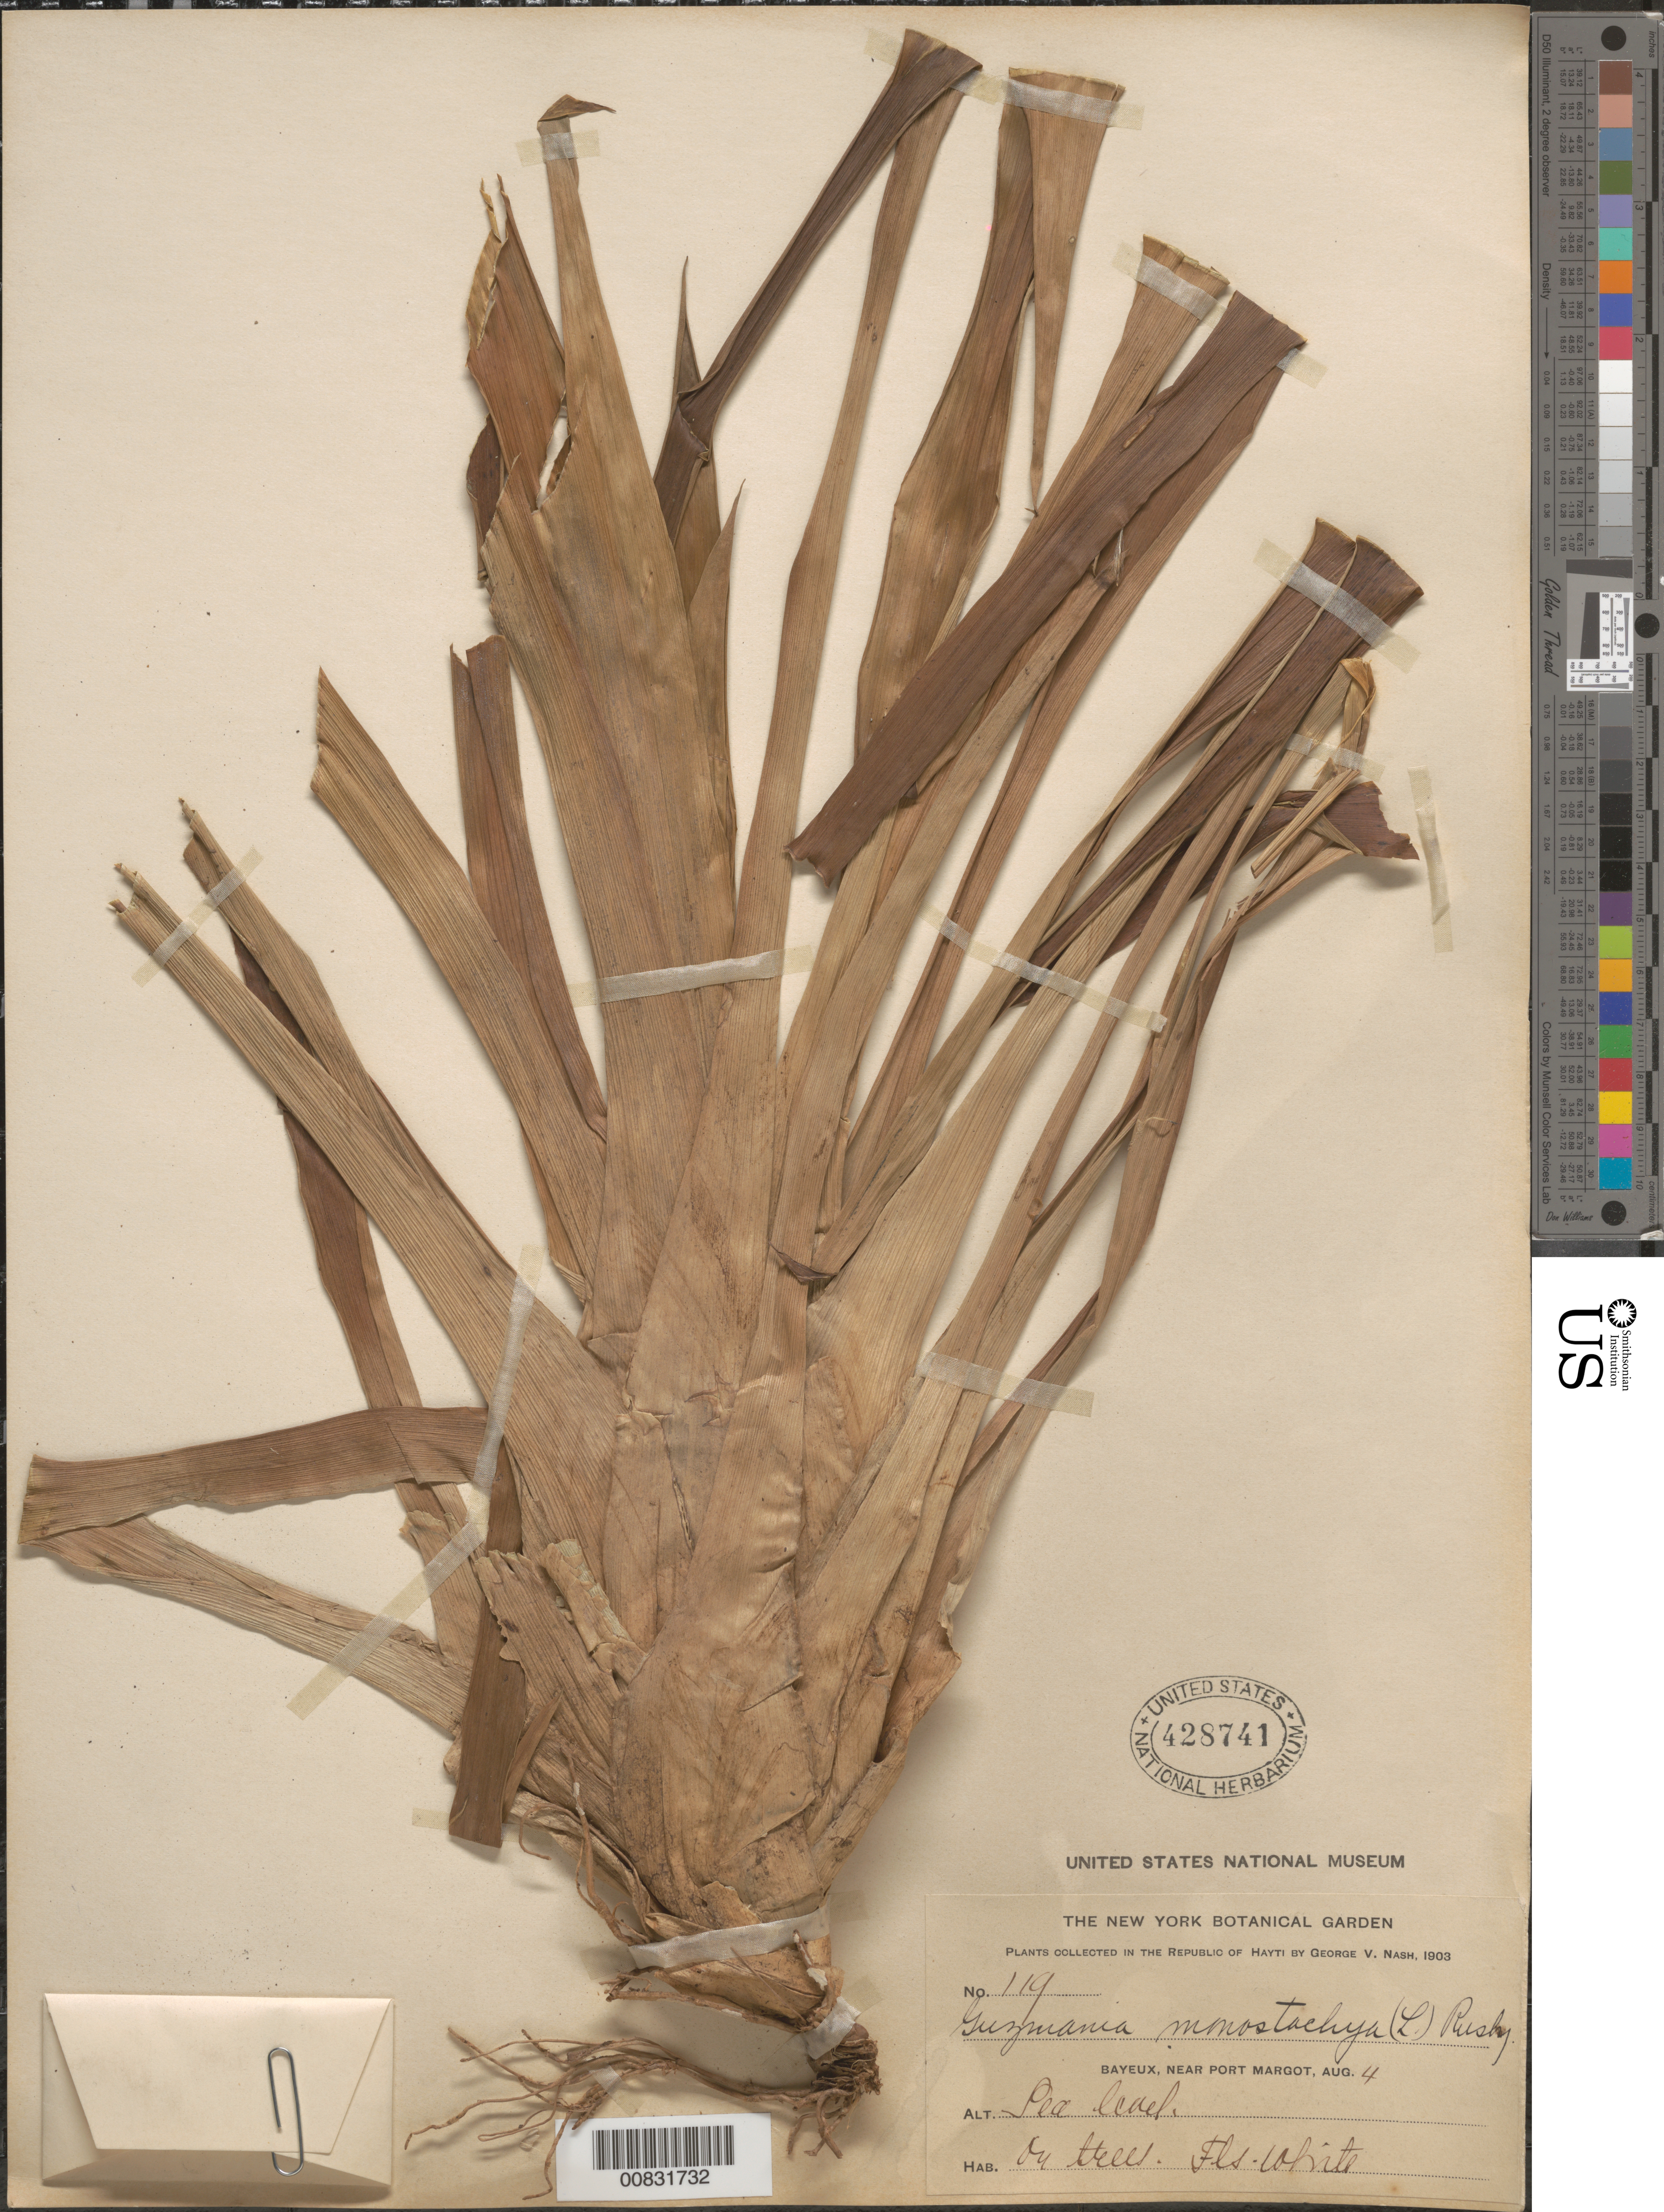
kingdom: Plantae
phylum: Tracheophyta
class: Liliopsida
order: Poales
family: Bromeliaceae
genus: Guzmania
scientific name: Guzmania monostachia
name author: (L.) Rusby ex Mez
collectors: G. V. Nash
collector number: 119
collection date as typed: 04 Aug 1903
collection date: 1903-08-04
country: Haiti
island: Hispaniola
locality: Bayeux, near Port Margot. Sea level.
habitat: On trees.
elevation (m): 0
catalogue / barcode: US 428741